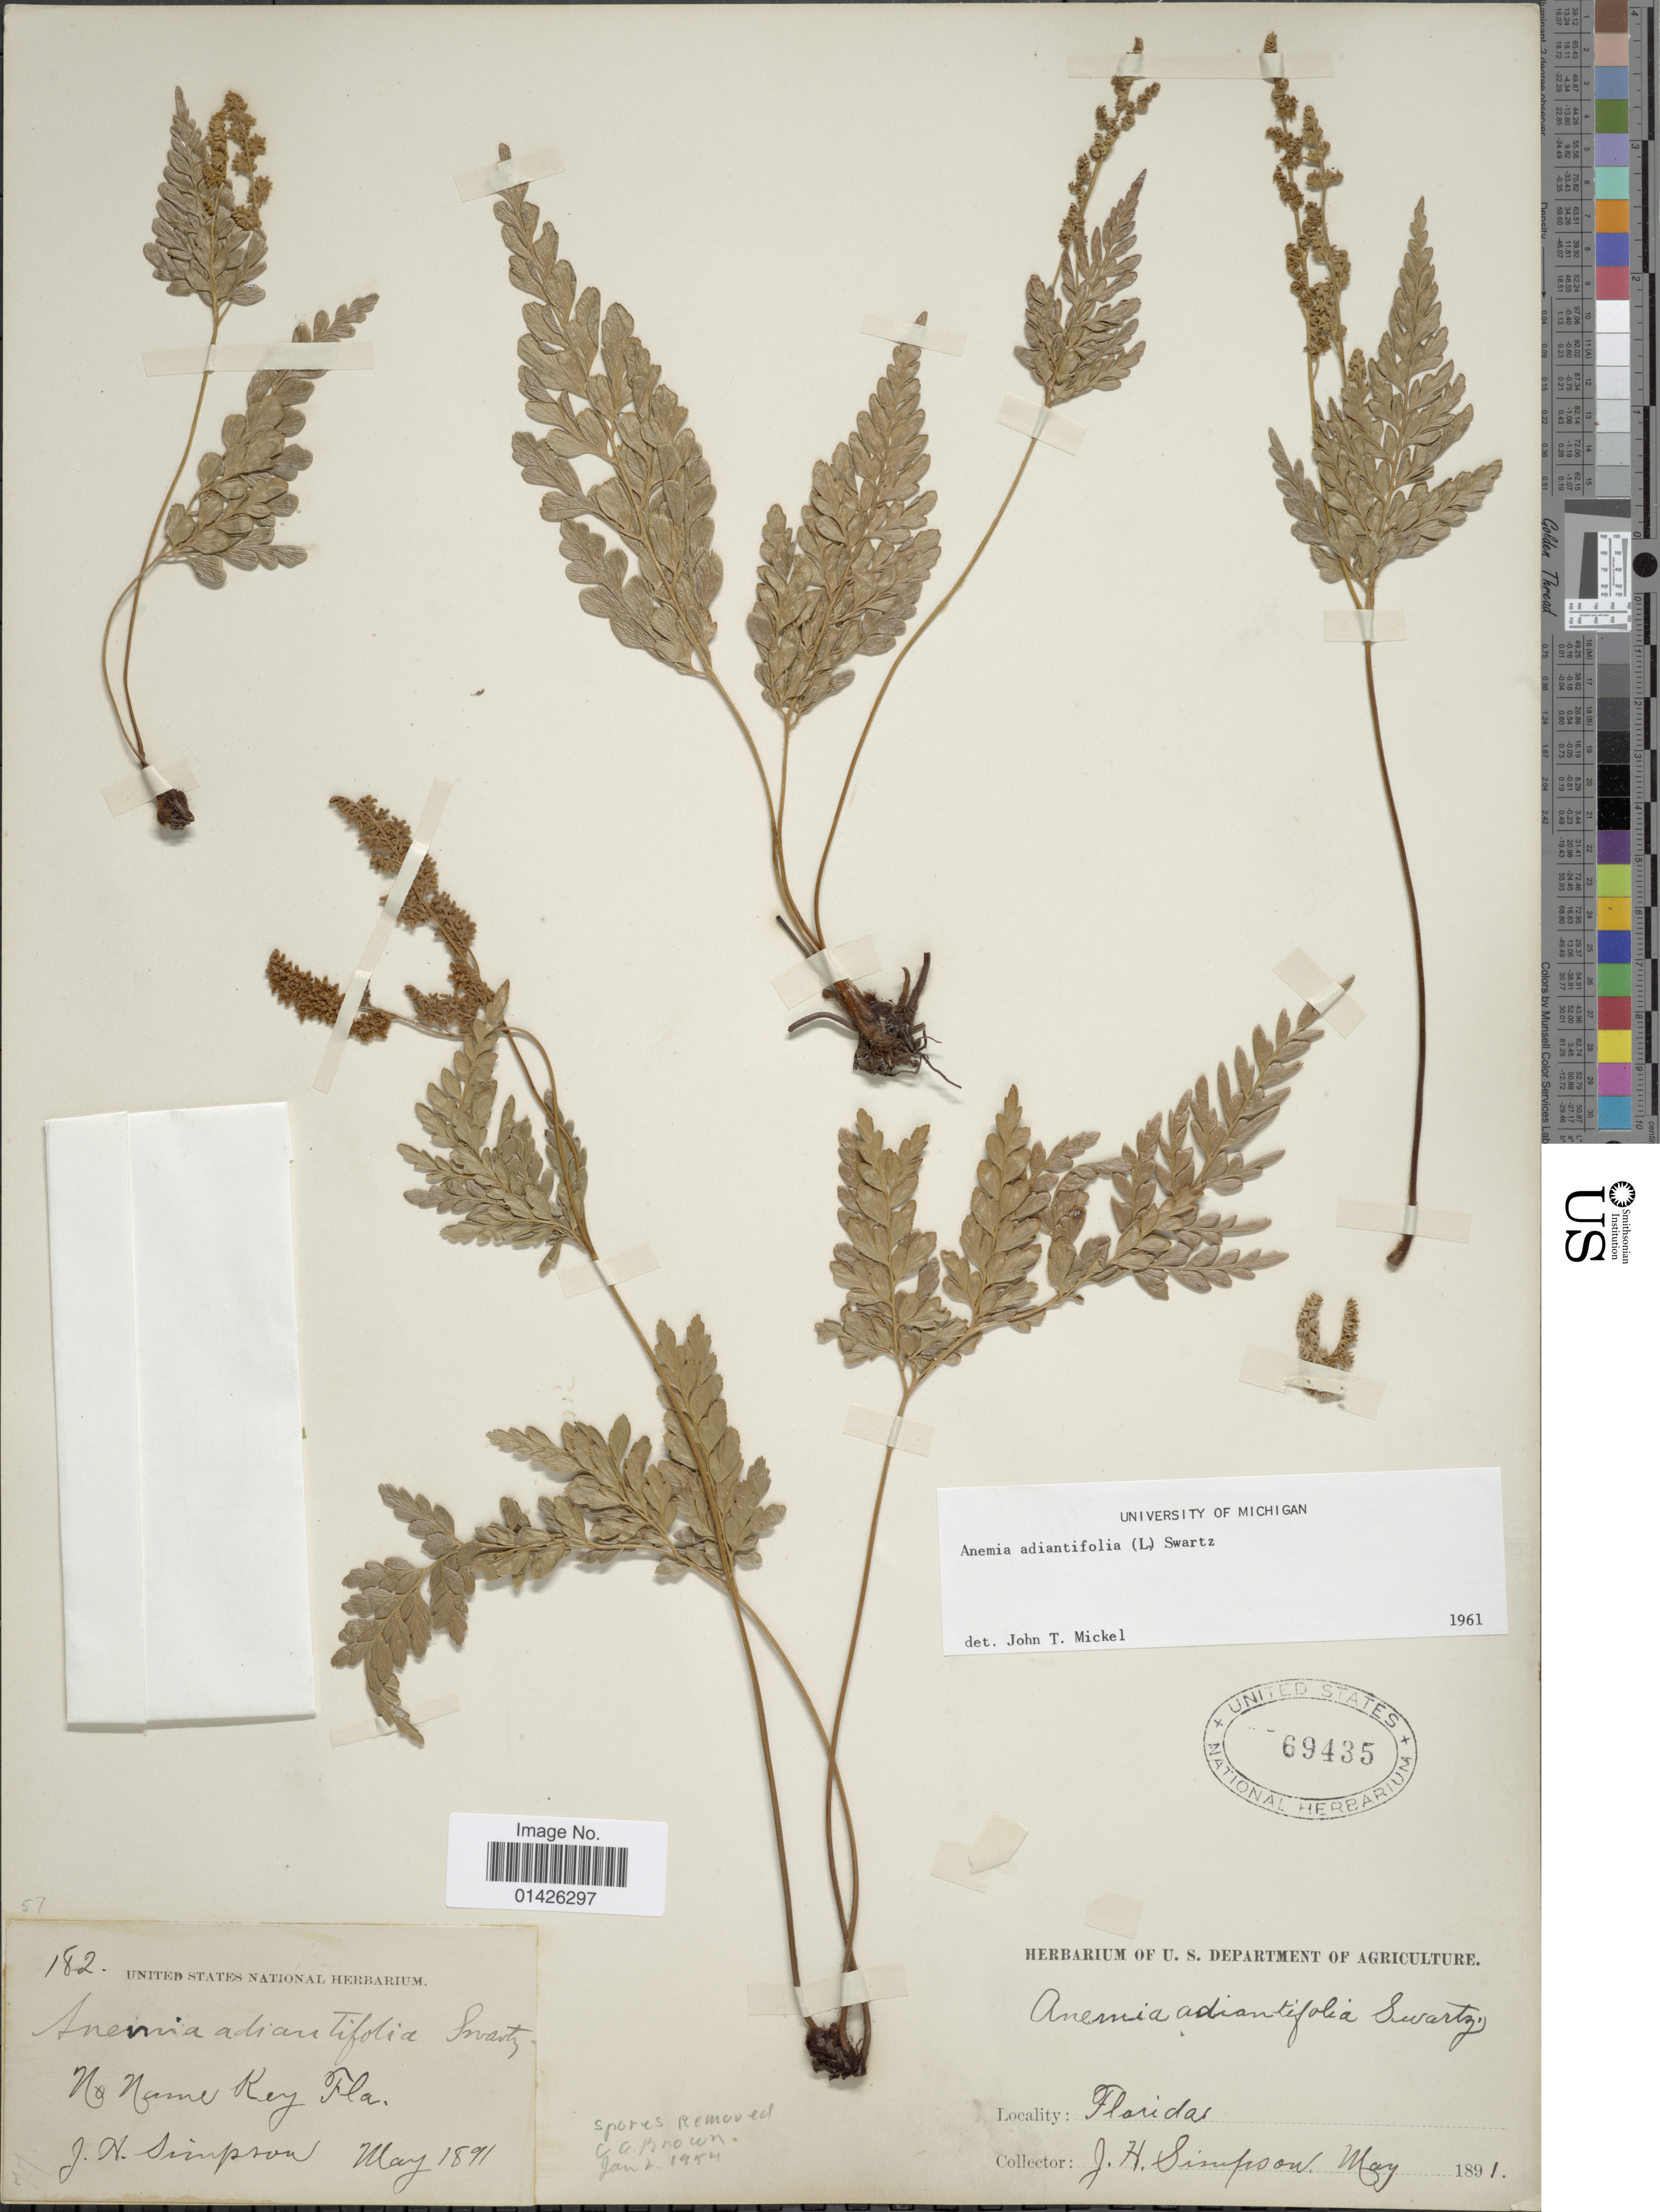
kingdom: Plantae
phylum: Tracheophyta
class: Polypodiopsida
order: Schizaeales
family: Anemiaceae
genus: Anemia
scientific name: Anemia adiantifolia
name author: (L.) Sw.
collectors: J. H. Simpson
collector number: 182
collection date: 1891-05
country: United States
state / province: Florida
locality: No Name Key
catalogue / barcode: US 69435